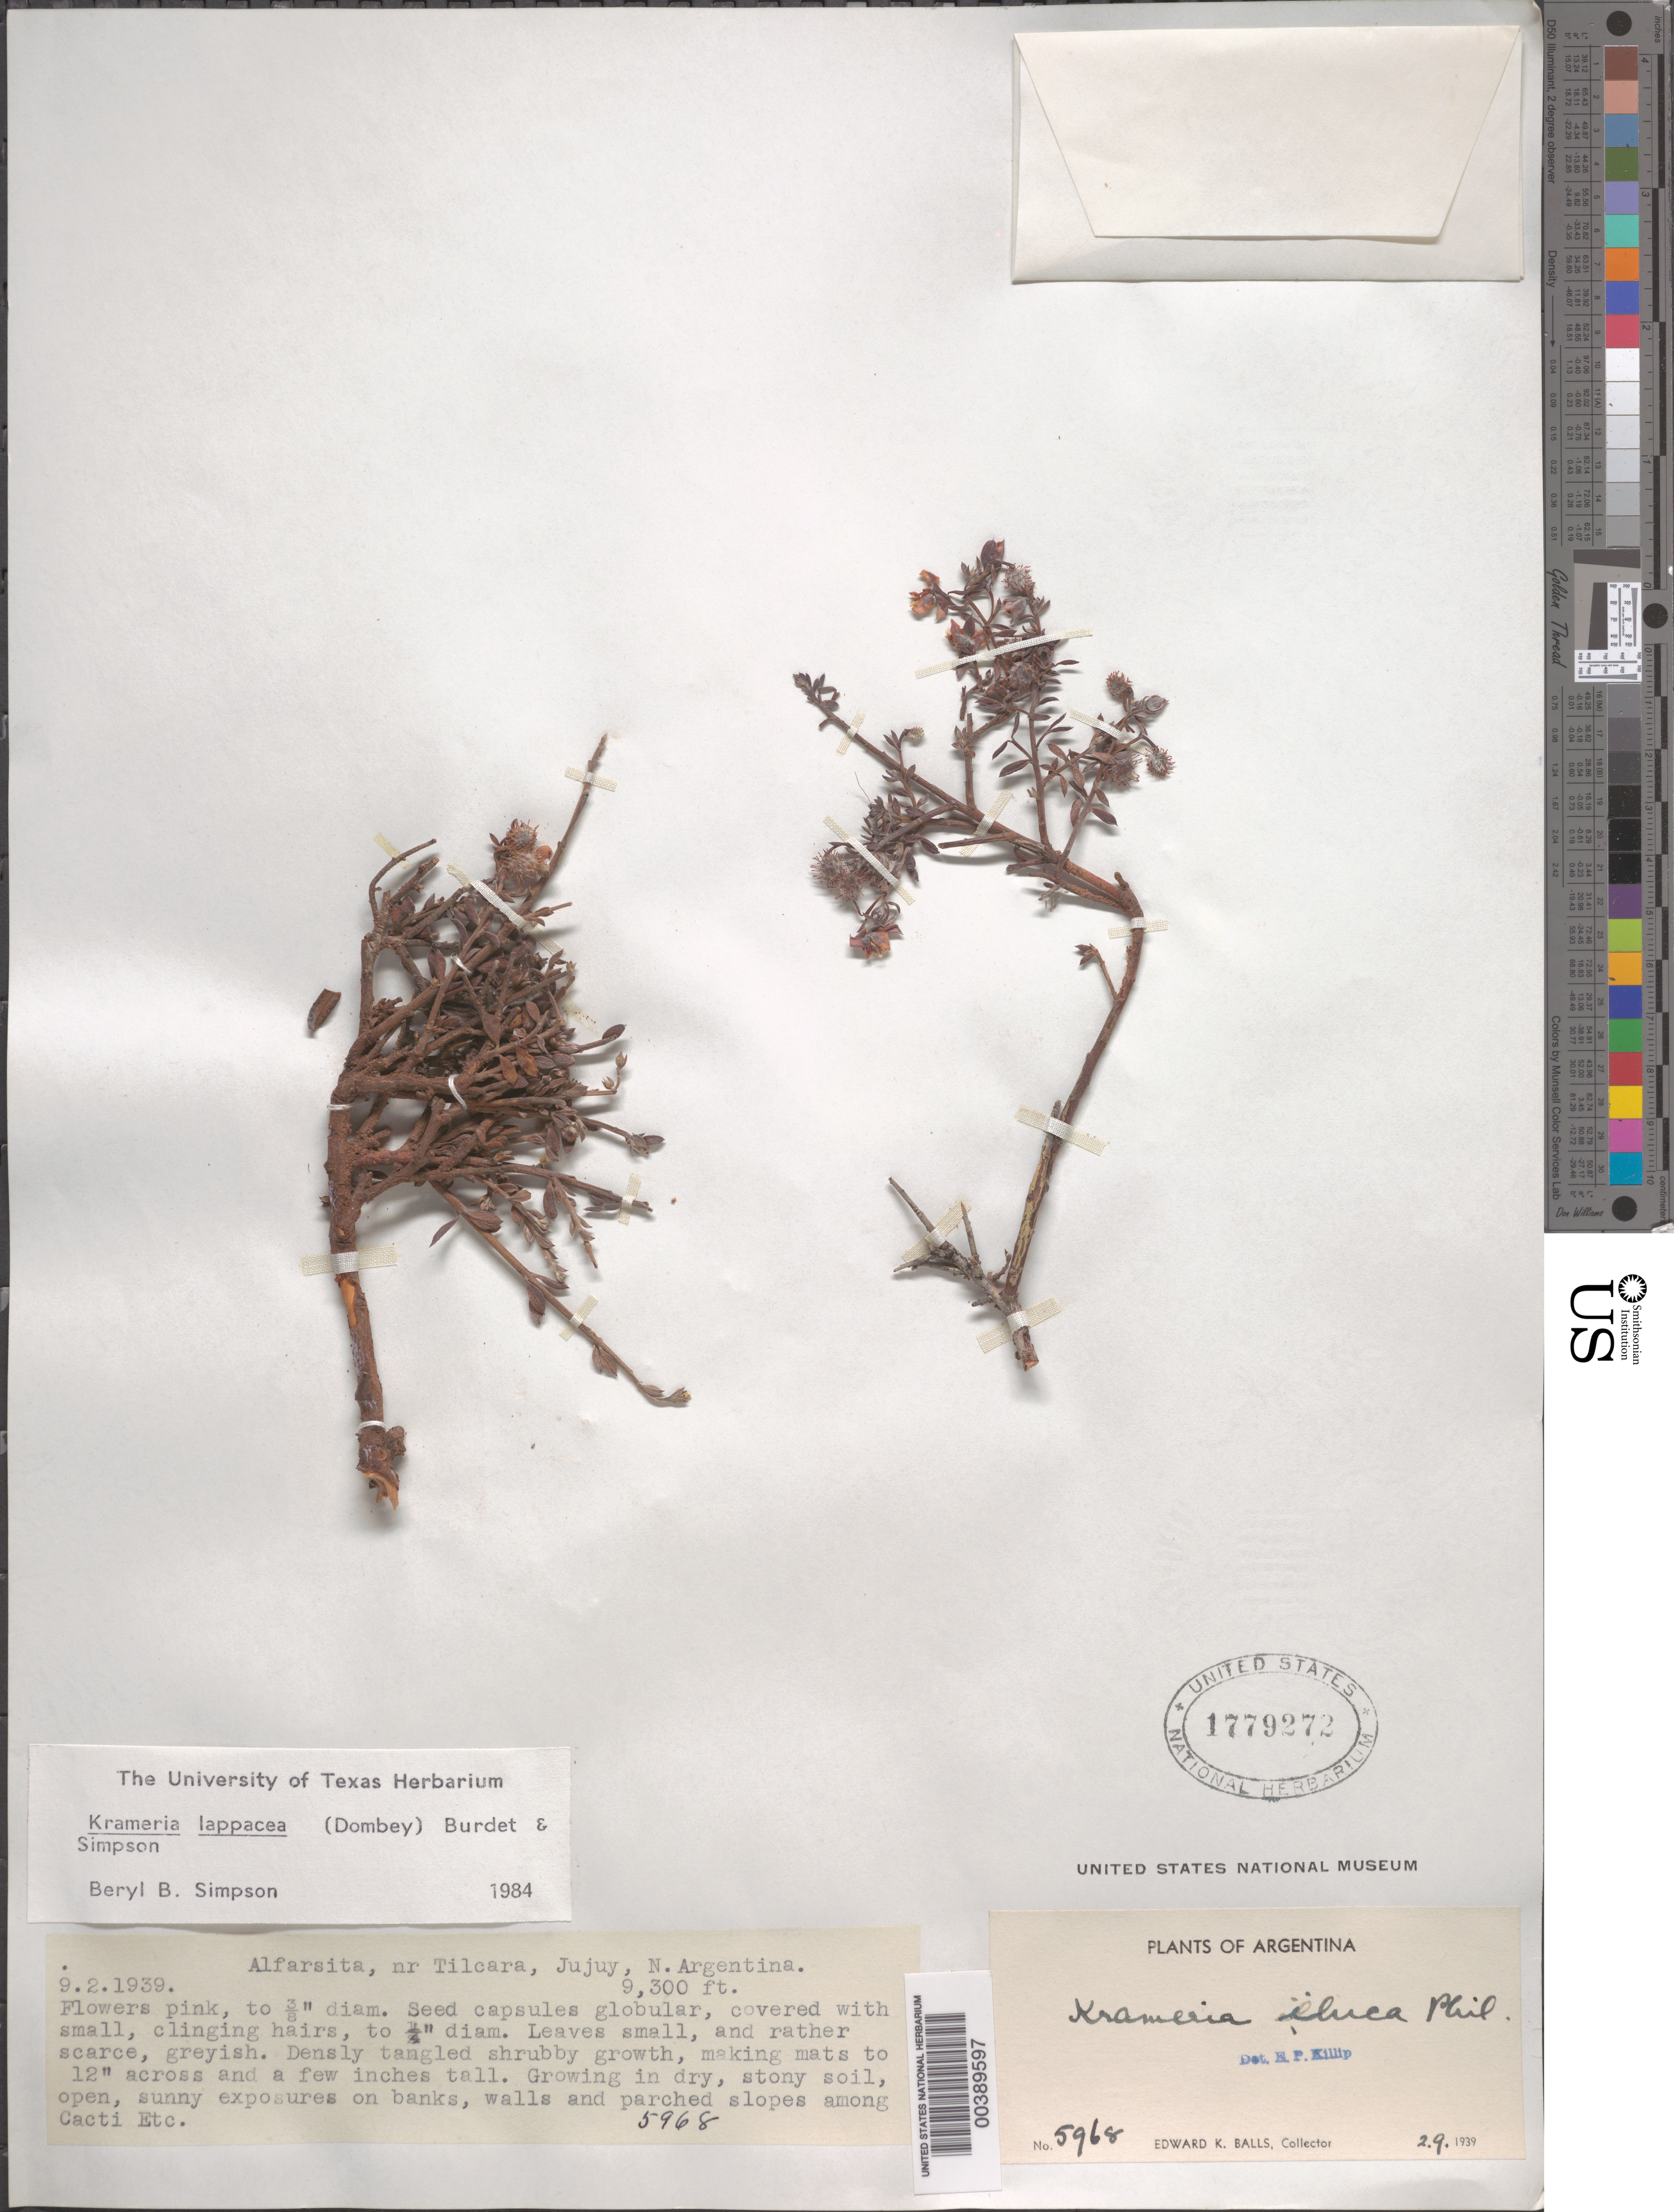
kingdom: Plantae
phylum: Tracheophyta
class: Magnoliopsida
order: Zygophyllales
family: Krameriaceae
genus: Krameria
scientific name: Krameria lappacea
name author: (Dombey) Burdet & B.B. Simpson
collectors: E. K. Balls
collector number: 5968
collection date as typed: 09 Feb 1939 or 02 Sep 1939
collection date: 1939-02-09 or 1939-09-02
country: Argentina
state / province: Jujuy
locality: Alfarsita, near Tilcara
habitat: In dry, stony soil, open sunny exposures on banks, walls and parched slopes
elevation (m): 2835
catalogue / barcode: US 1779272